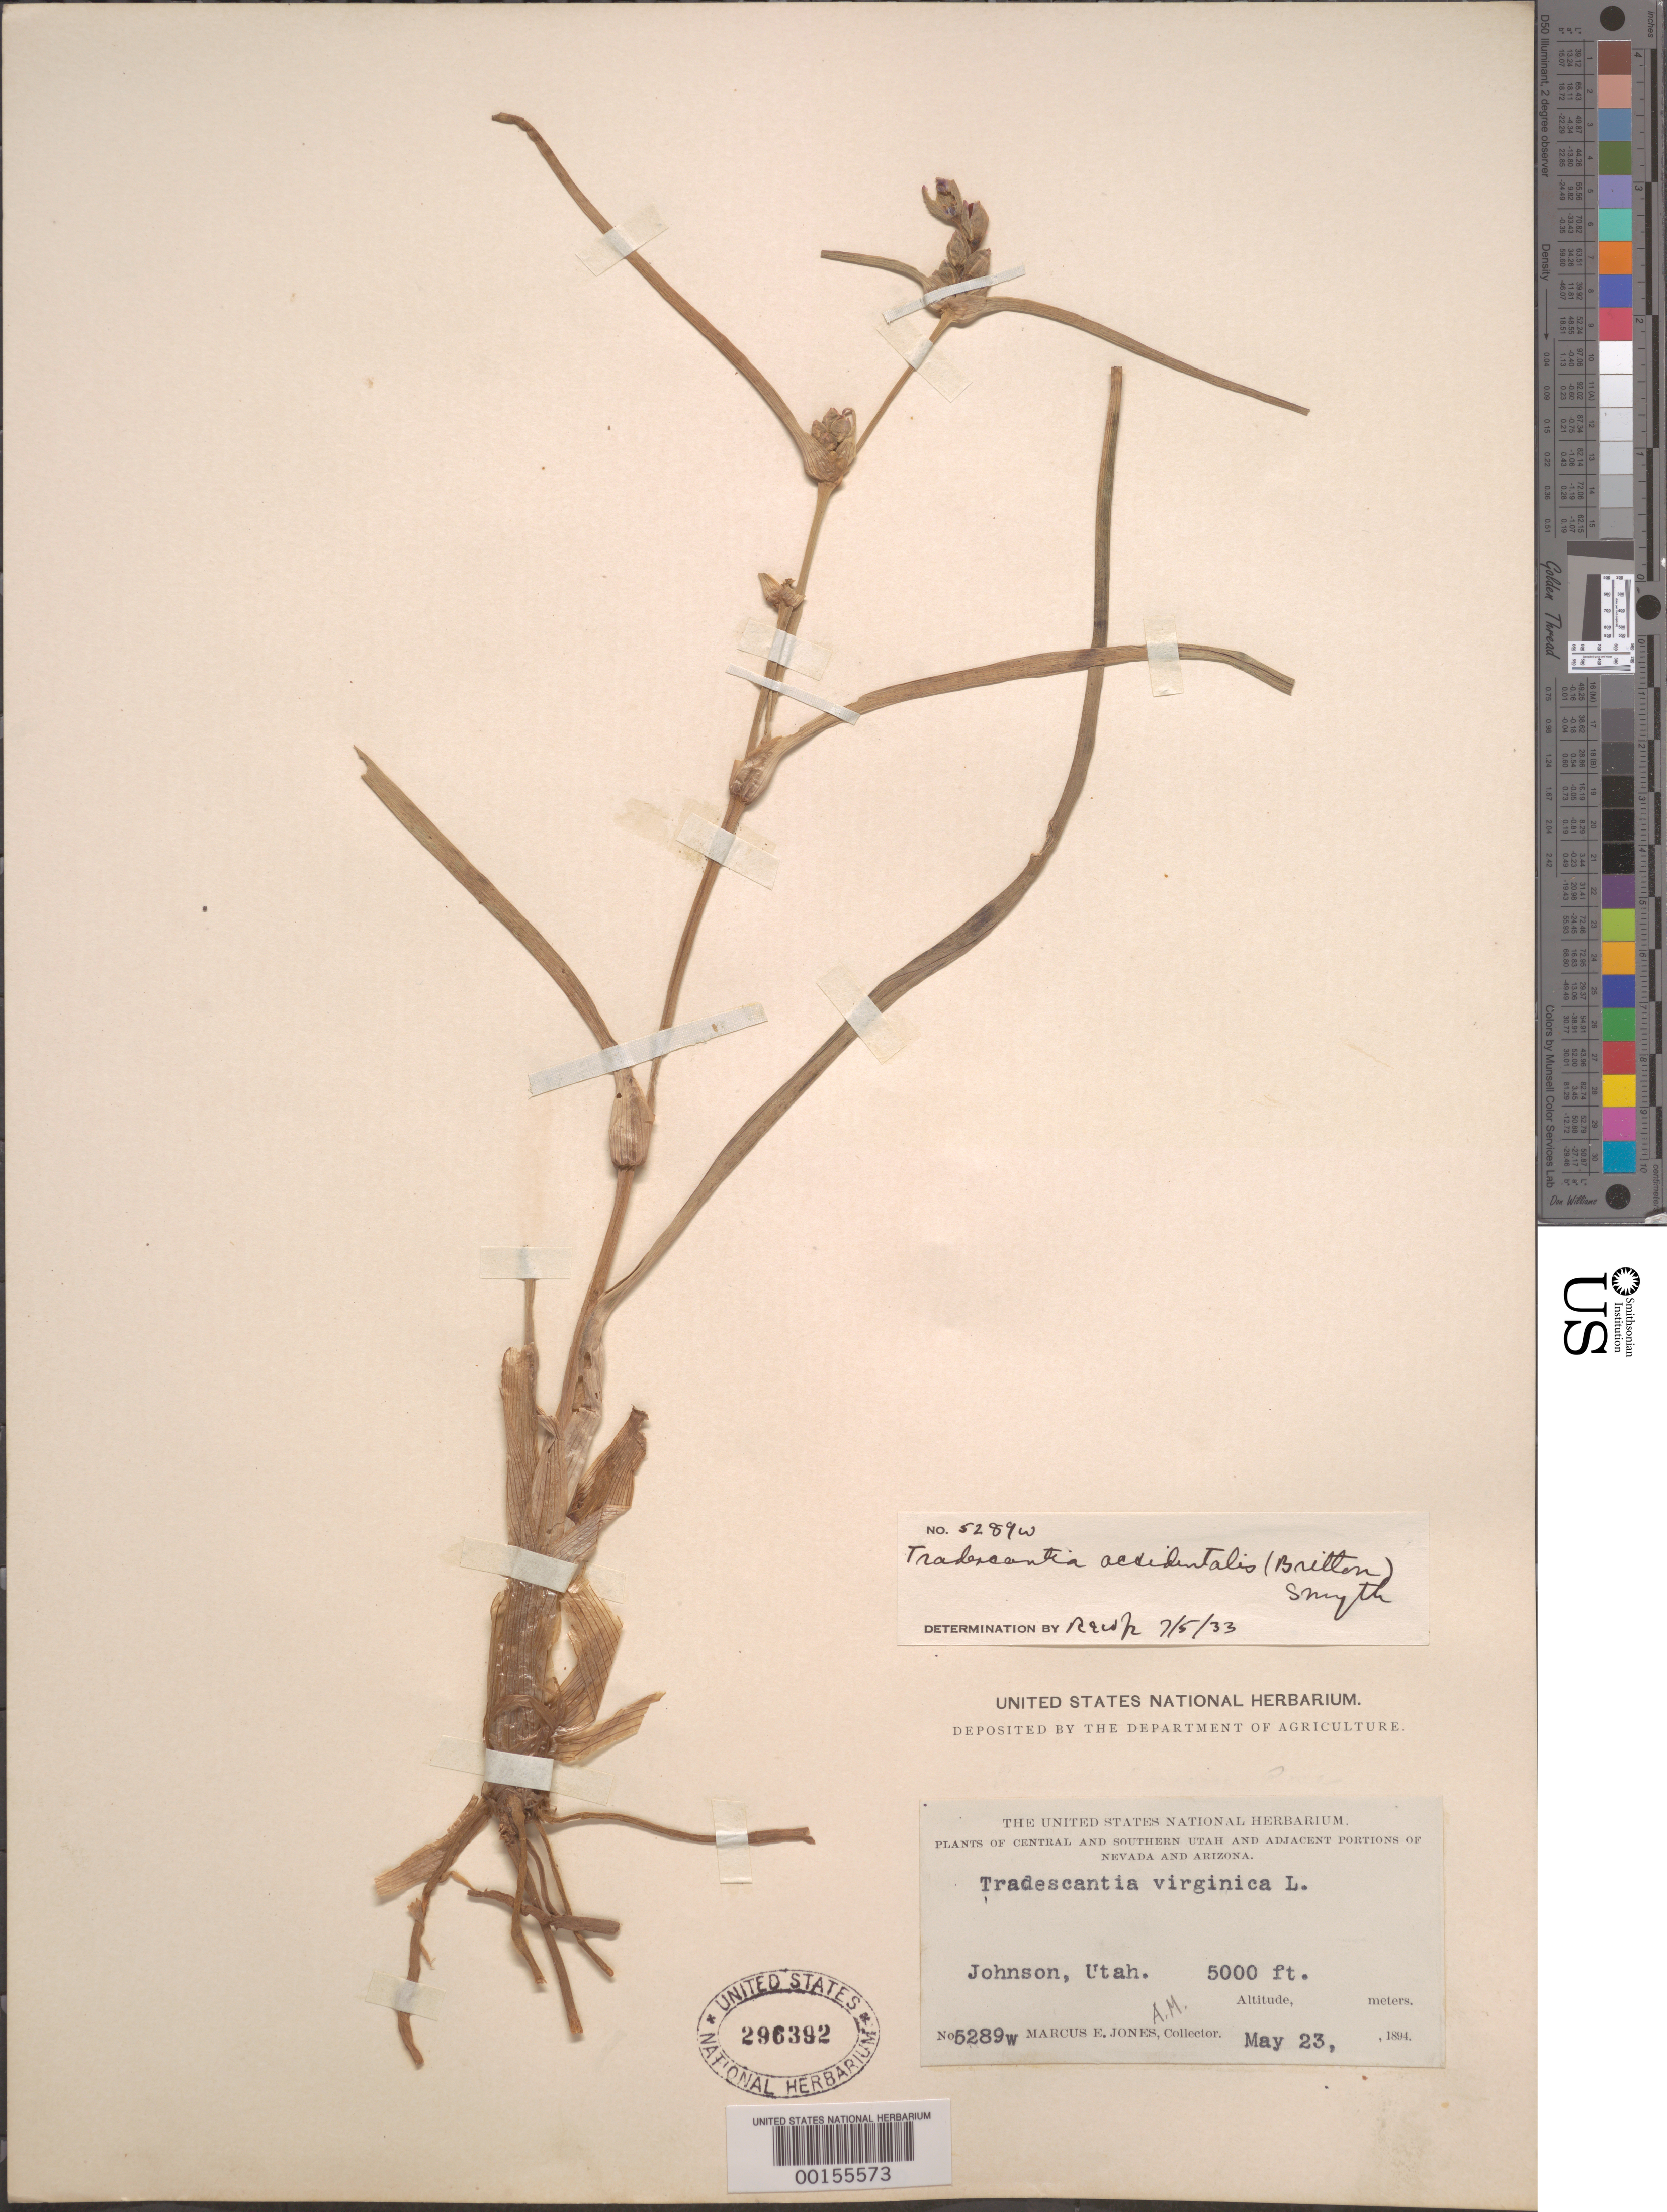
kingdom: Plantae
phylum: Tracheophyta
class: Liliopsida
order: Commelinales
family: Commelinaceae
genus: Tradescantia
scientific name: Tradescantia occidentalis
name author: (Britton) Smyth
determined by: Woodson, R. E., Jr.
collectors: M. E. Jones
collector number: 5289w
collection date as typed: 23 May 1894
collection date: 1894-05-23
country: United States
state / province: Utah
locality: Johnson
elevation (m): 1525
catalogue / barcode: US 296392